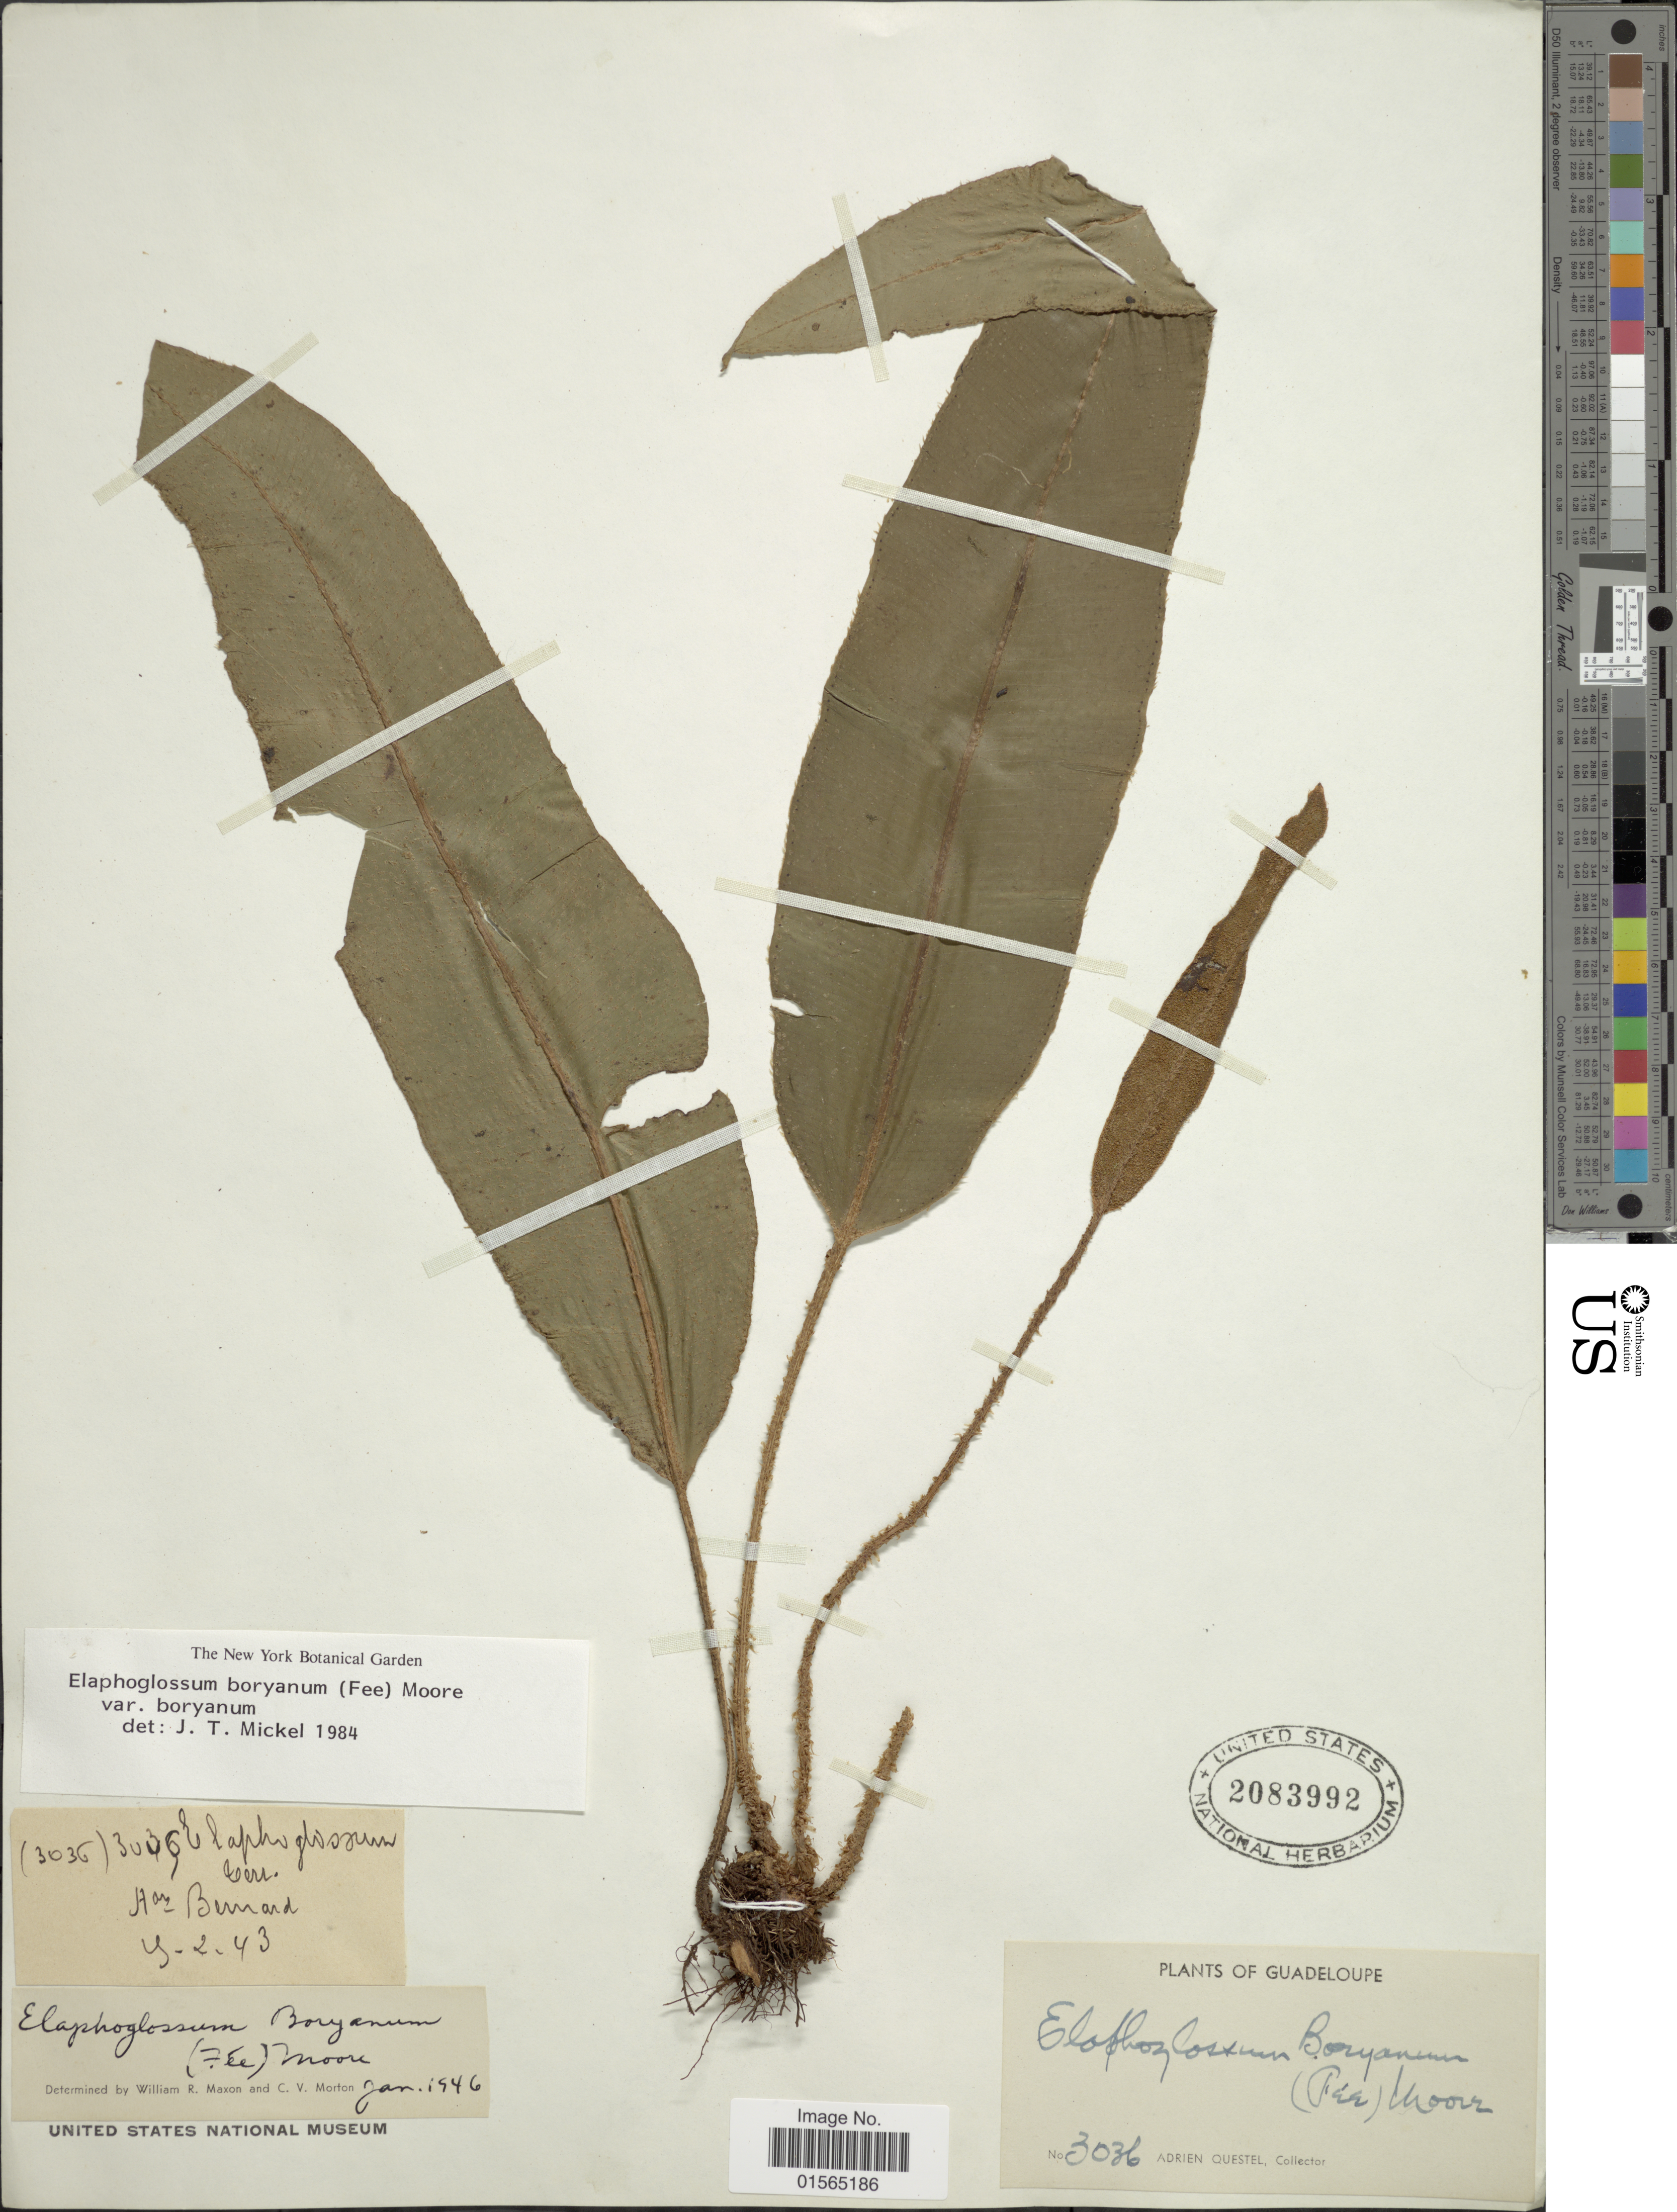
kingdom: Plantae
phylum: Tracheophyta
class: Polypodiopsida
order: Polypodiales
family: Dryopteridaceae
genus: Elaphoglossum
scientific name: Elaphoglossum boryanum var. boryanum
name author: (Fée) T. Moore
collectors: A. Questel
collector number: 3036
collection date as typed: Transcribed d/m/y: 15/2/43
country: Guadeloupe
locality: Hou Bernard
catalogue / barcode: US 2083992